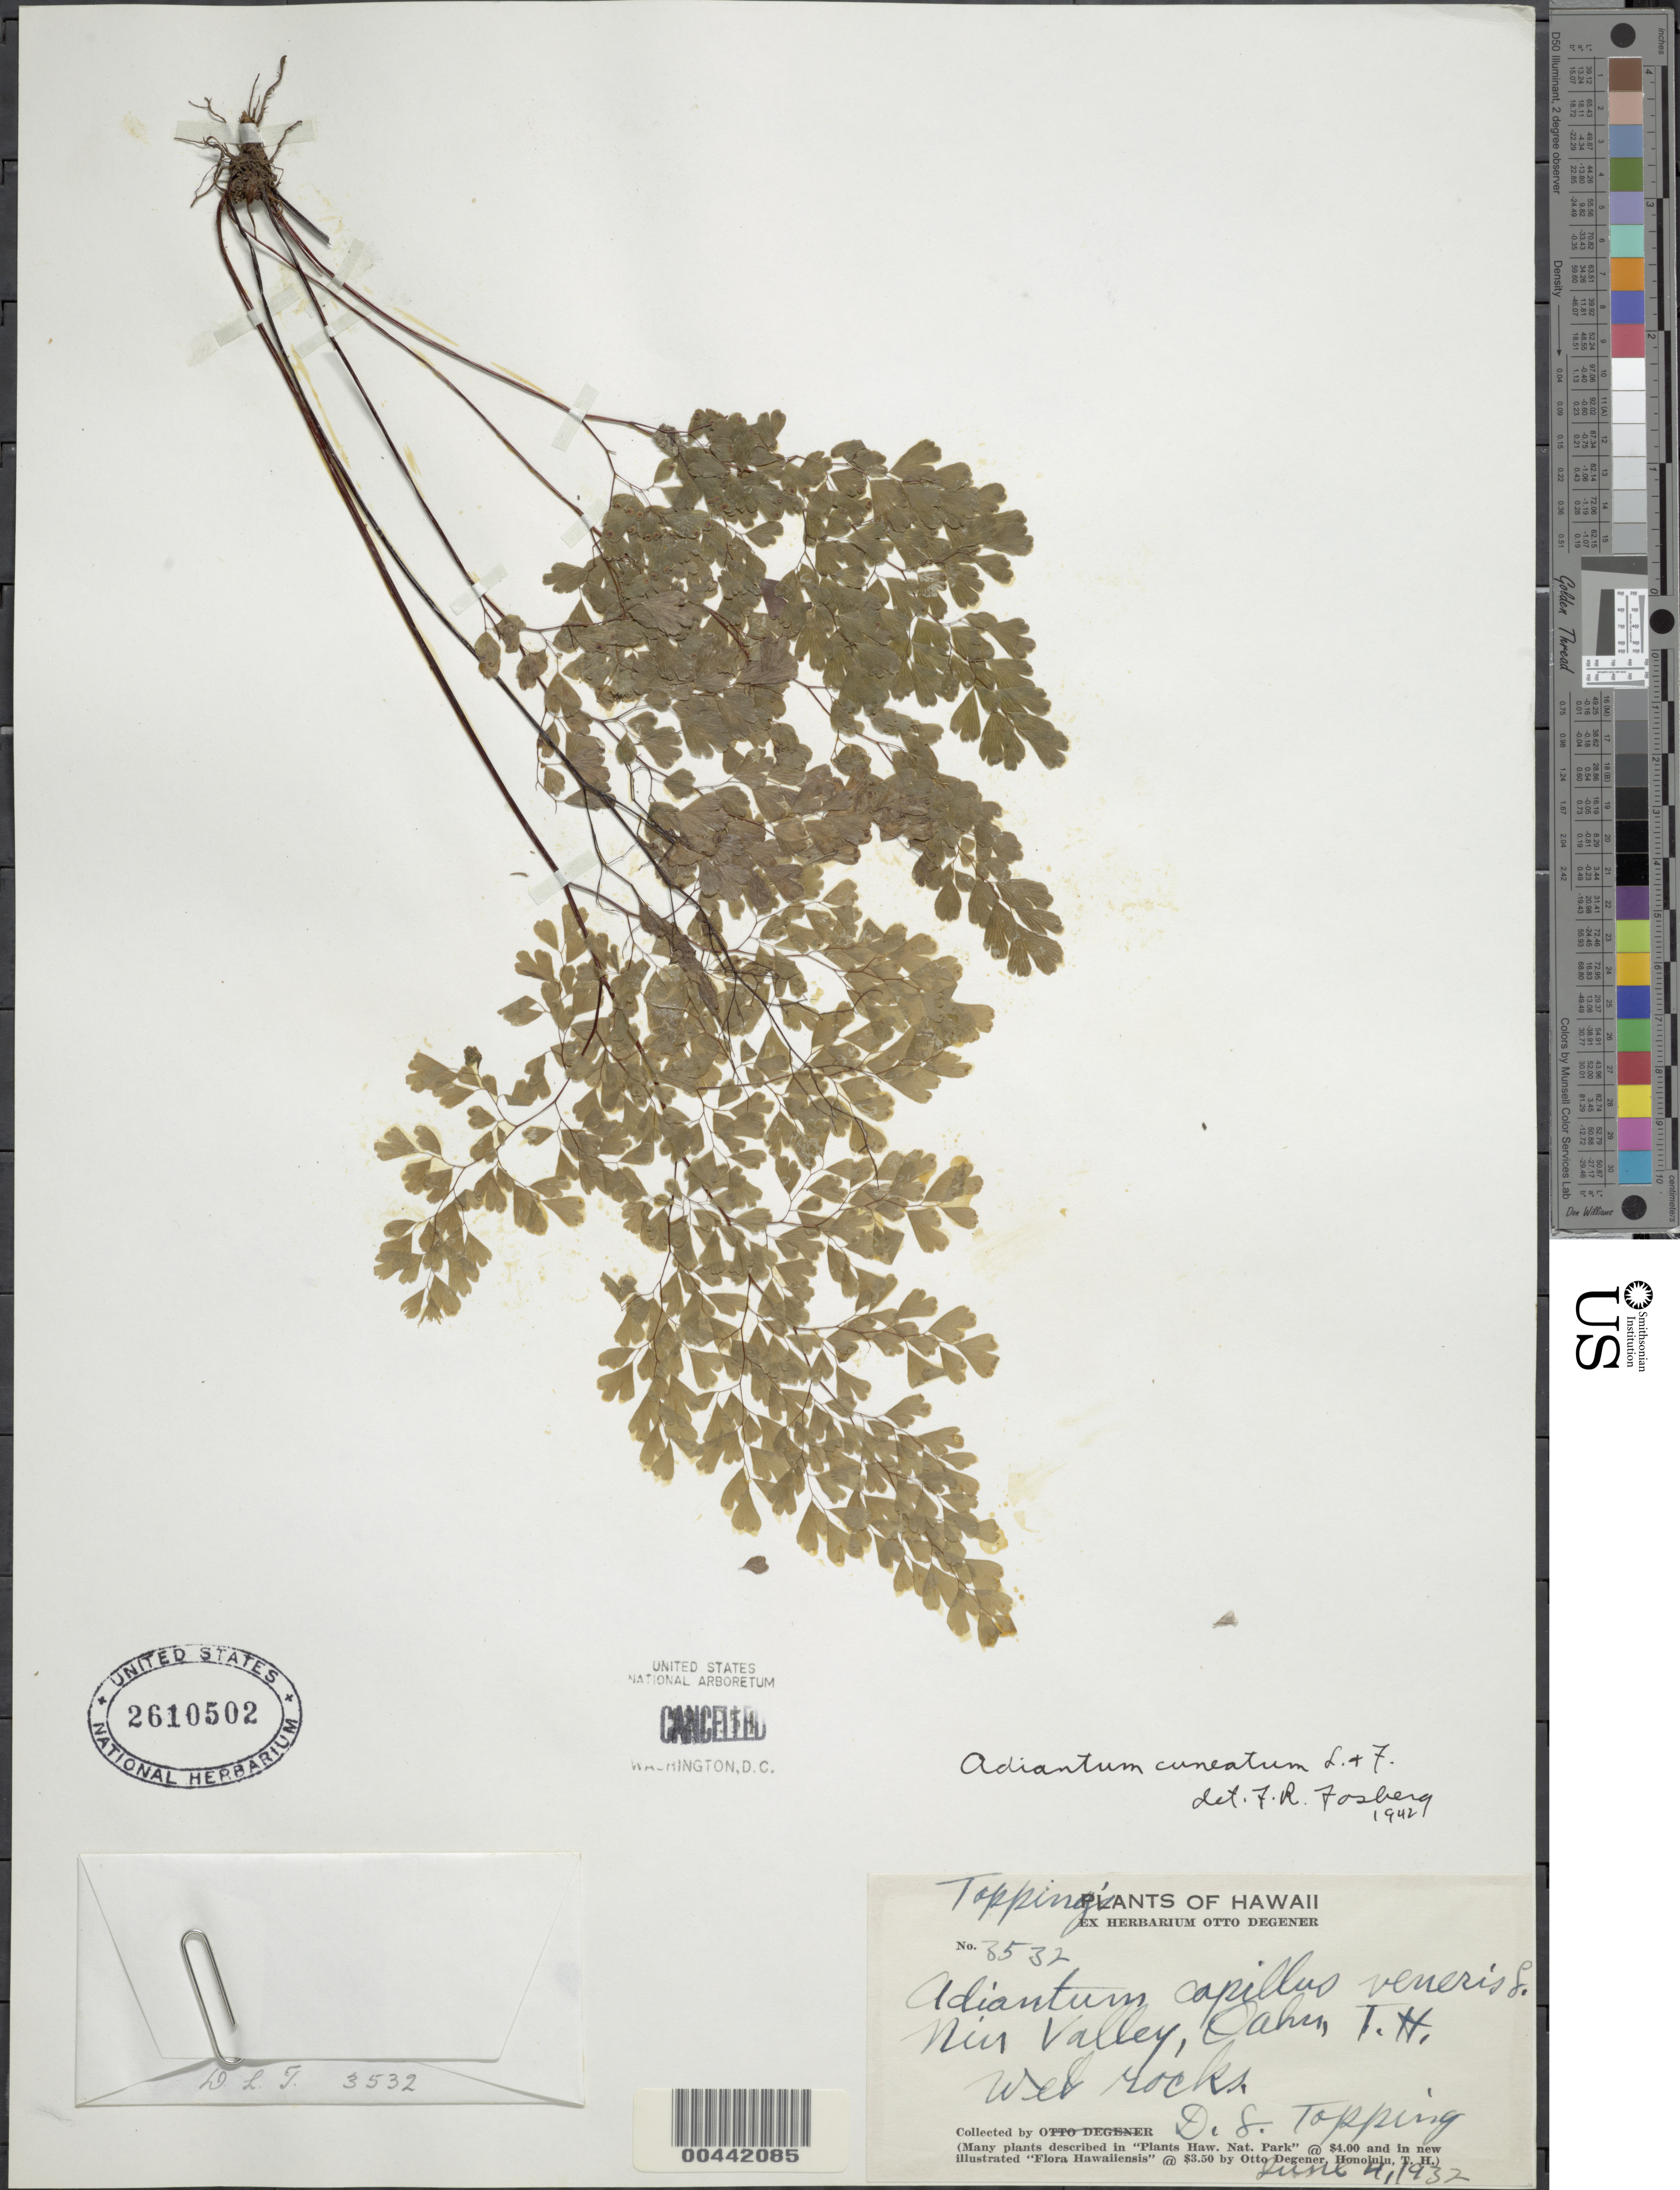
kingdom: Plantae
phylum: Tracheophyta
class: Polypodiopsida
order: Polypodiales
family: Pteridaceae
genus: Adiantum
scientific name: Adiantum raddianum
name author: C. Presl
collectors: D. L. Topping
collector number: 3532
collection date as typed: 4 Jun 1932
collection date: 1932-06-04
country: United States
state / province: Hawaii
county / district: Honolulu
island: Oahu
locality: Niu Valley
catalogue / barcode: US 2610502